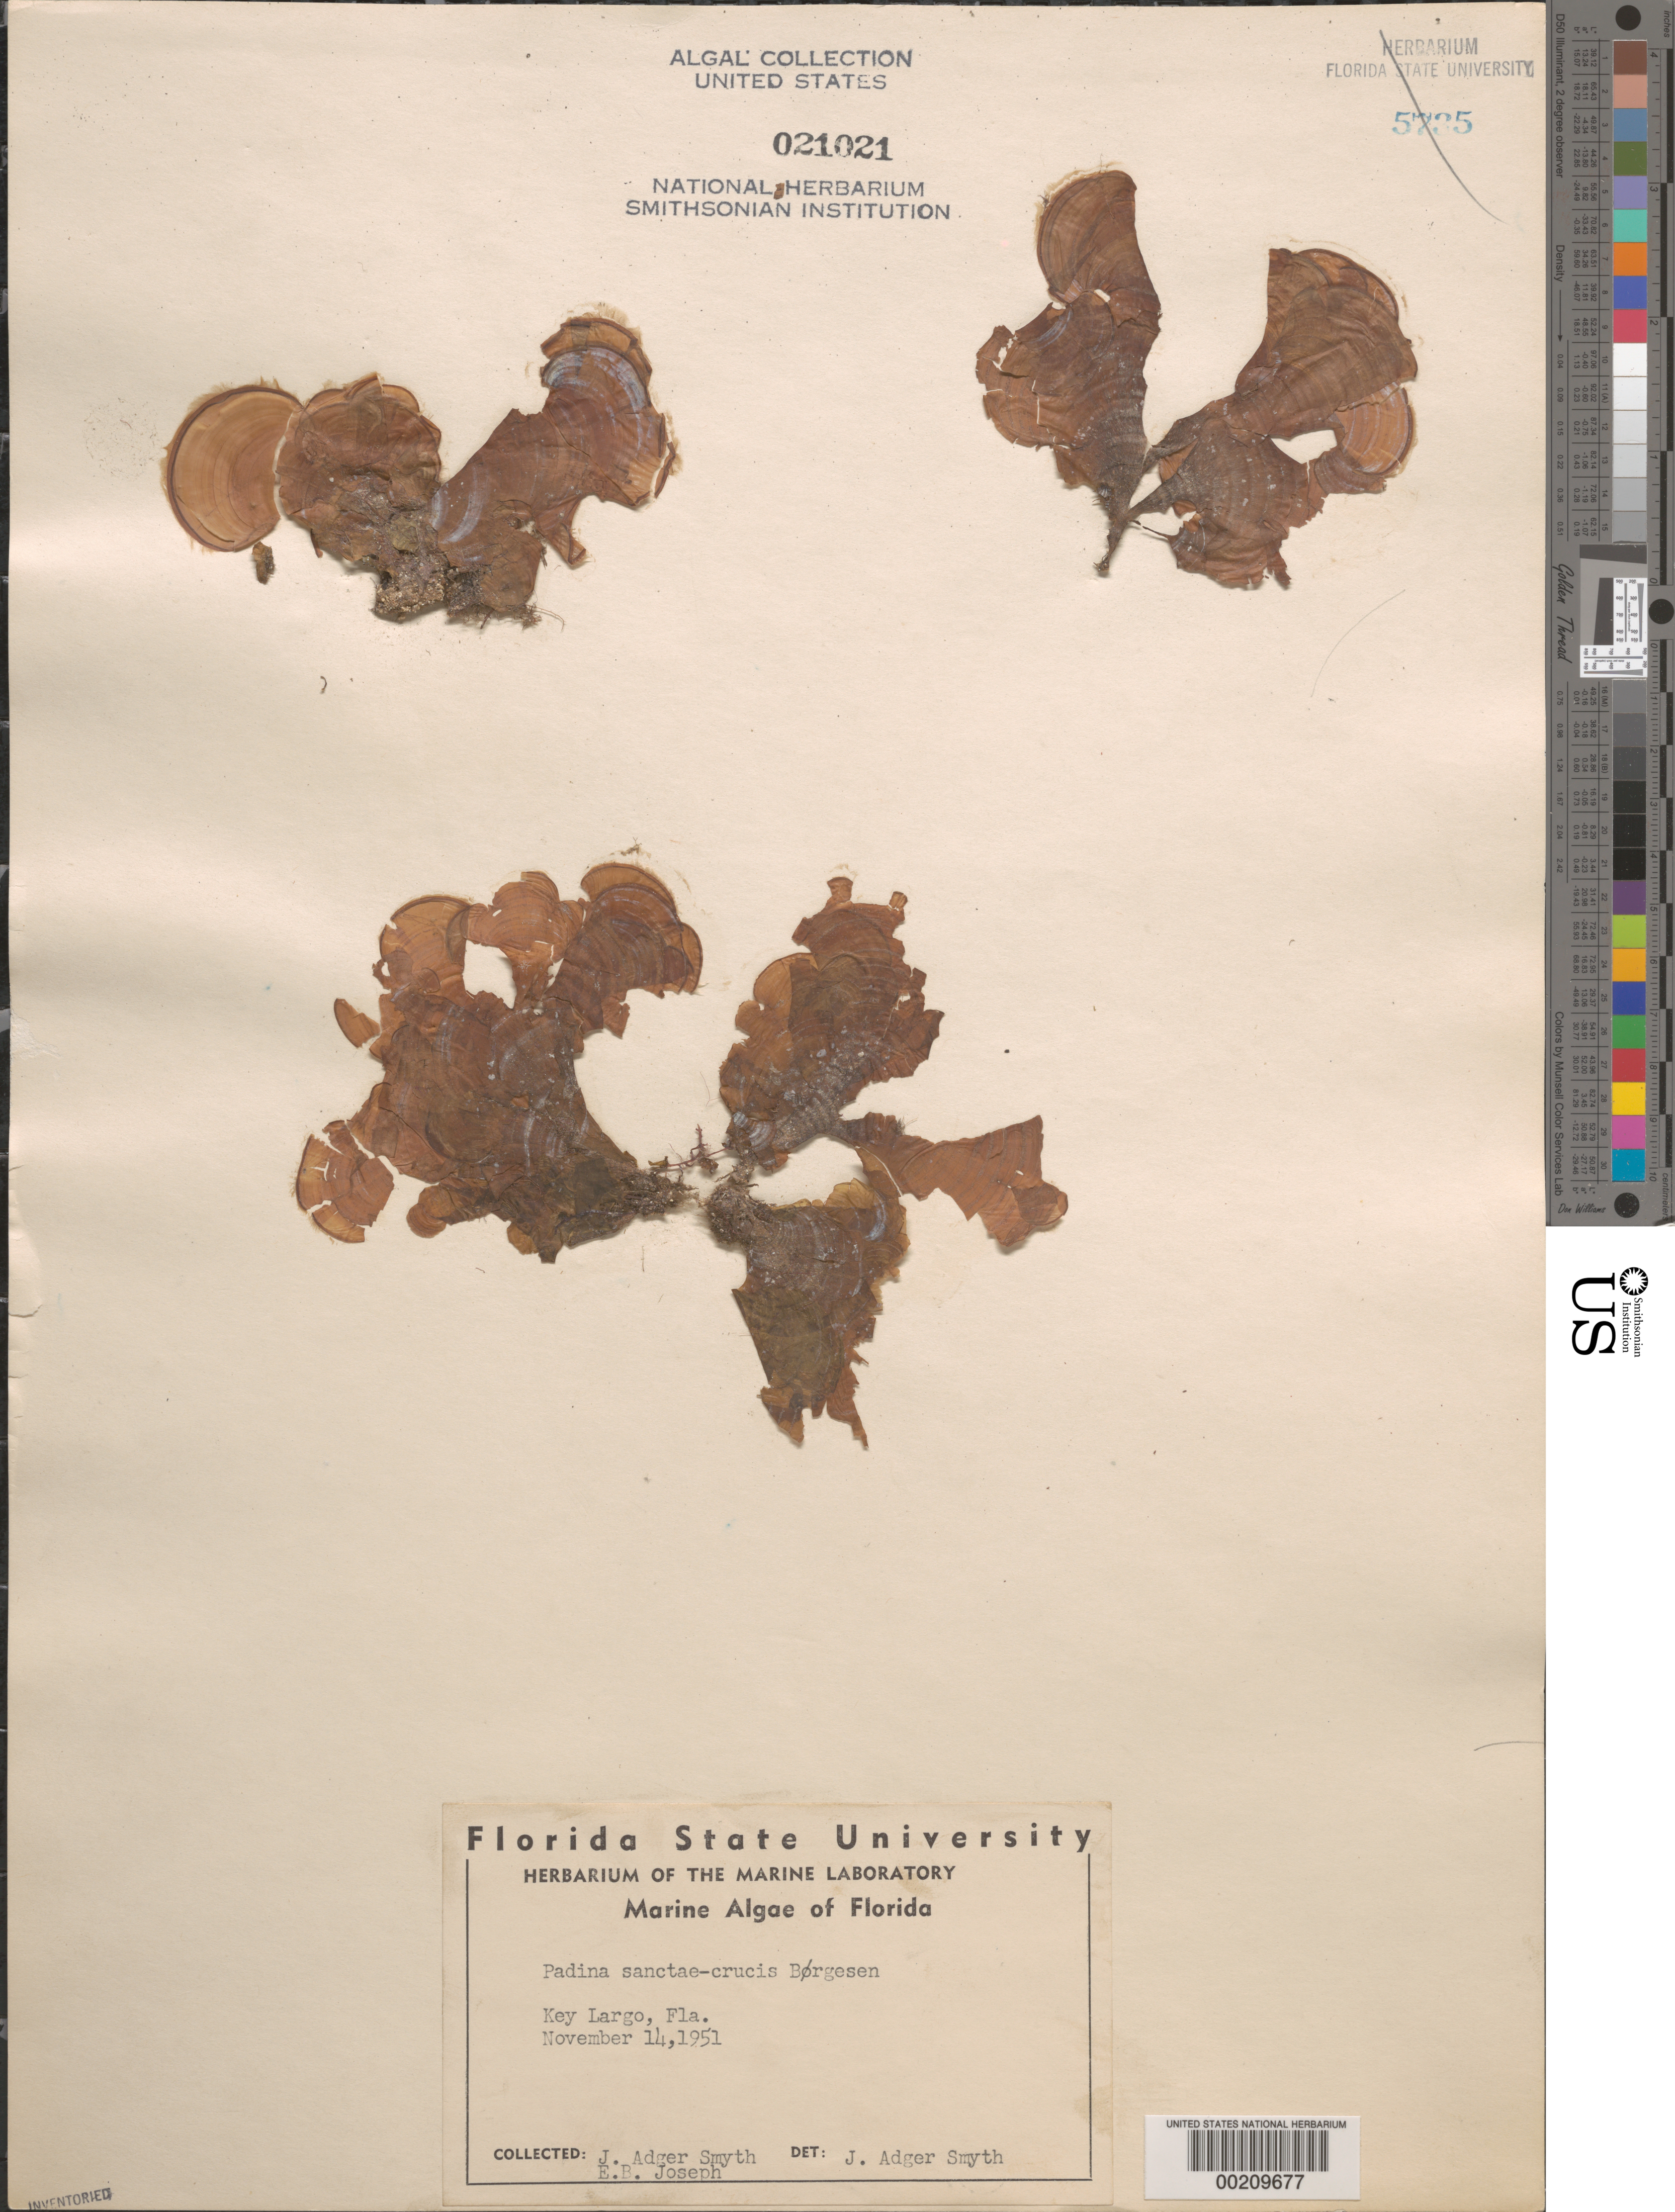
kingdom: Chromista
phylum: Ochrophyta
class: Phaeophyceae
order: Dictyotales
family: Dictyotaceae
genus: Padina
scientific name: Padina sanctae-crucis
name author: Børgesen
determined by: Smyth, J. A.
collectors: J. Smyth & E. Joseph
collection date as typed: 14 Nov 1951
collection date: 1951-11-14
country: United States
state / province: Florida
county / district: Monroe County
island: Key Largo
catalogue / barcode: US 21021